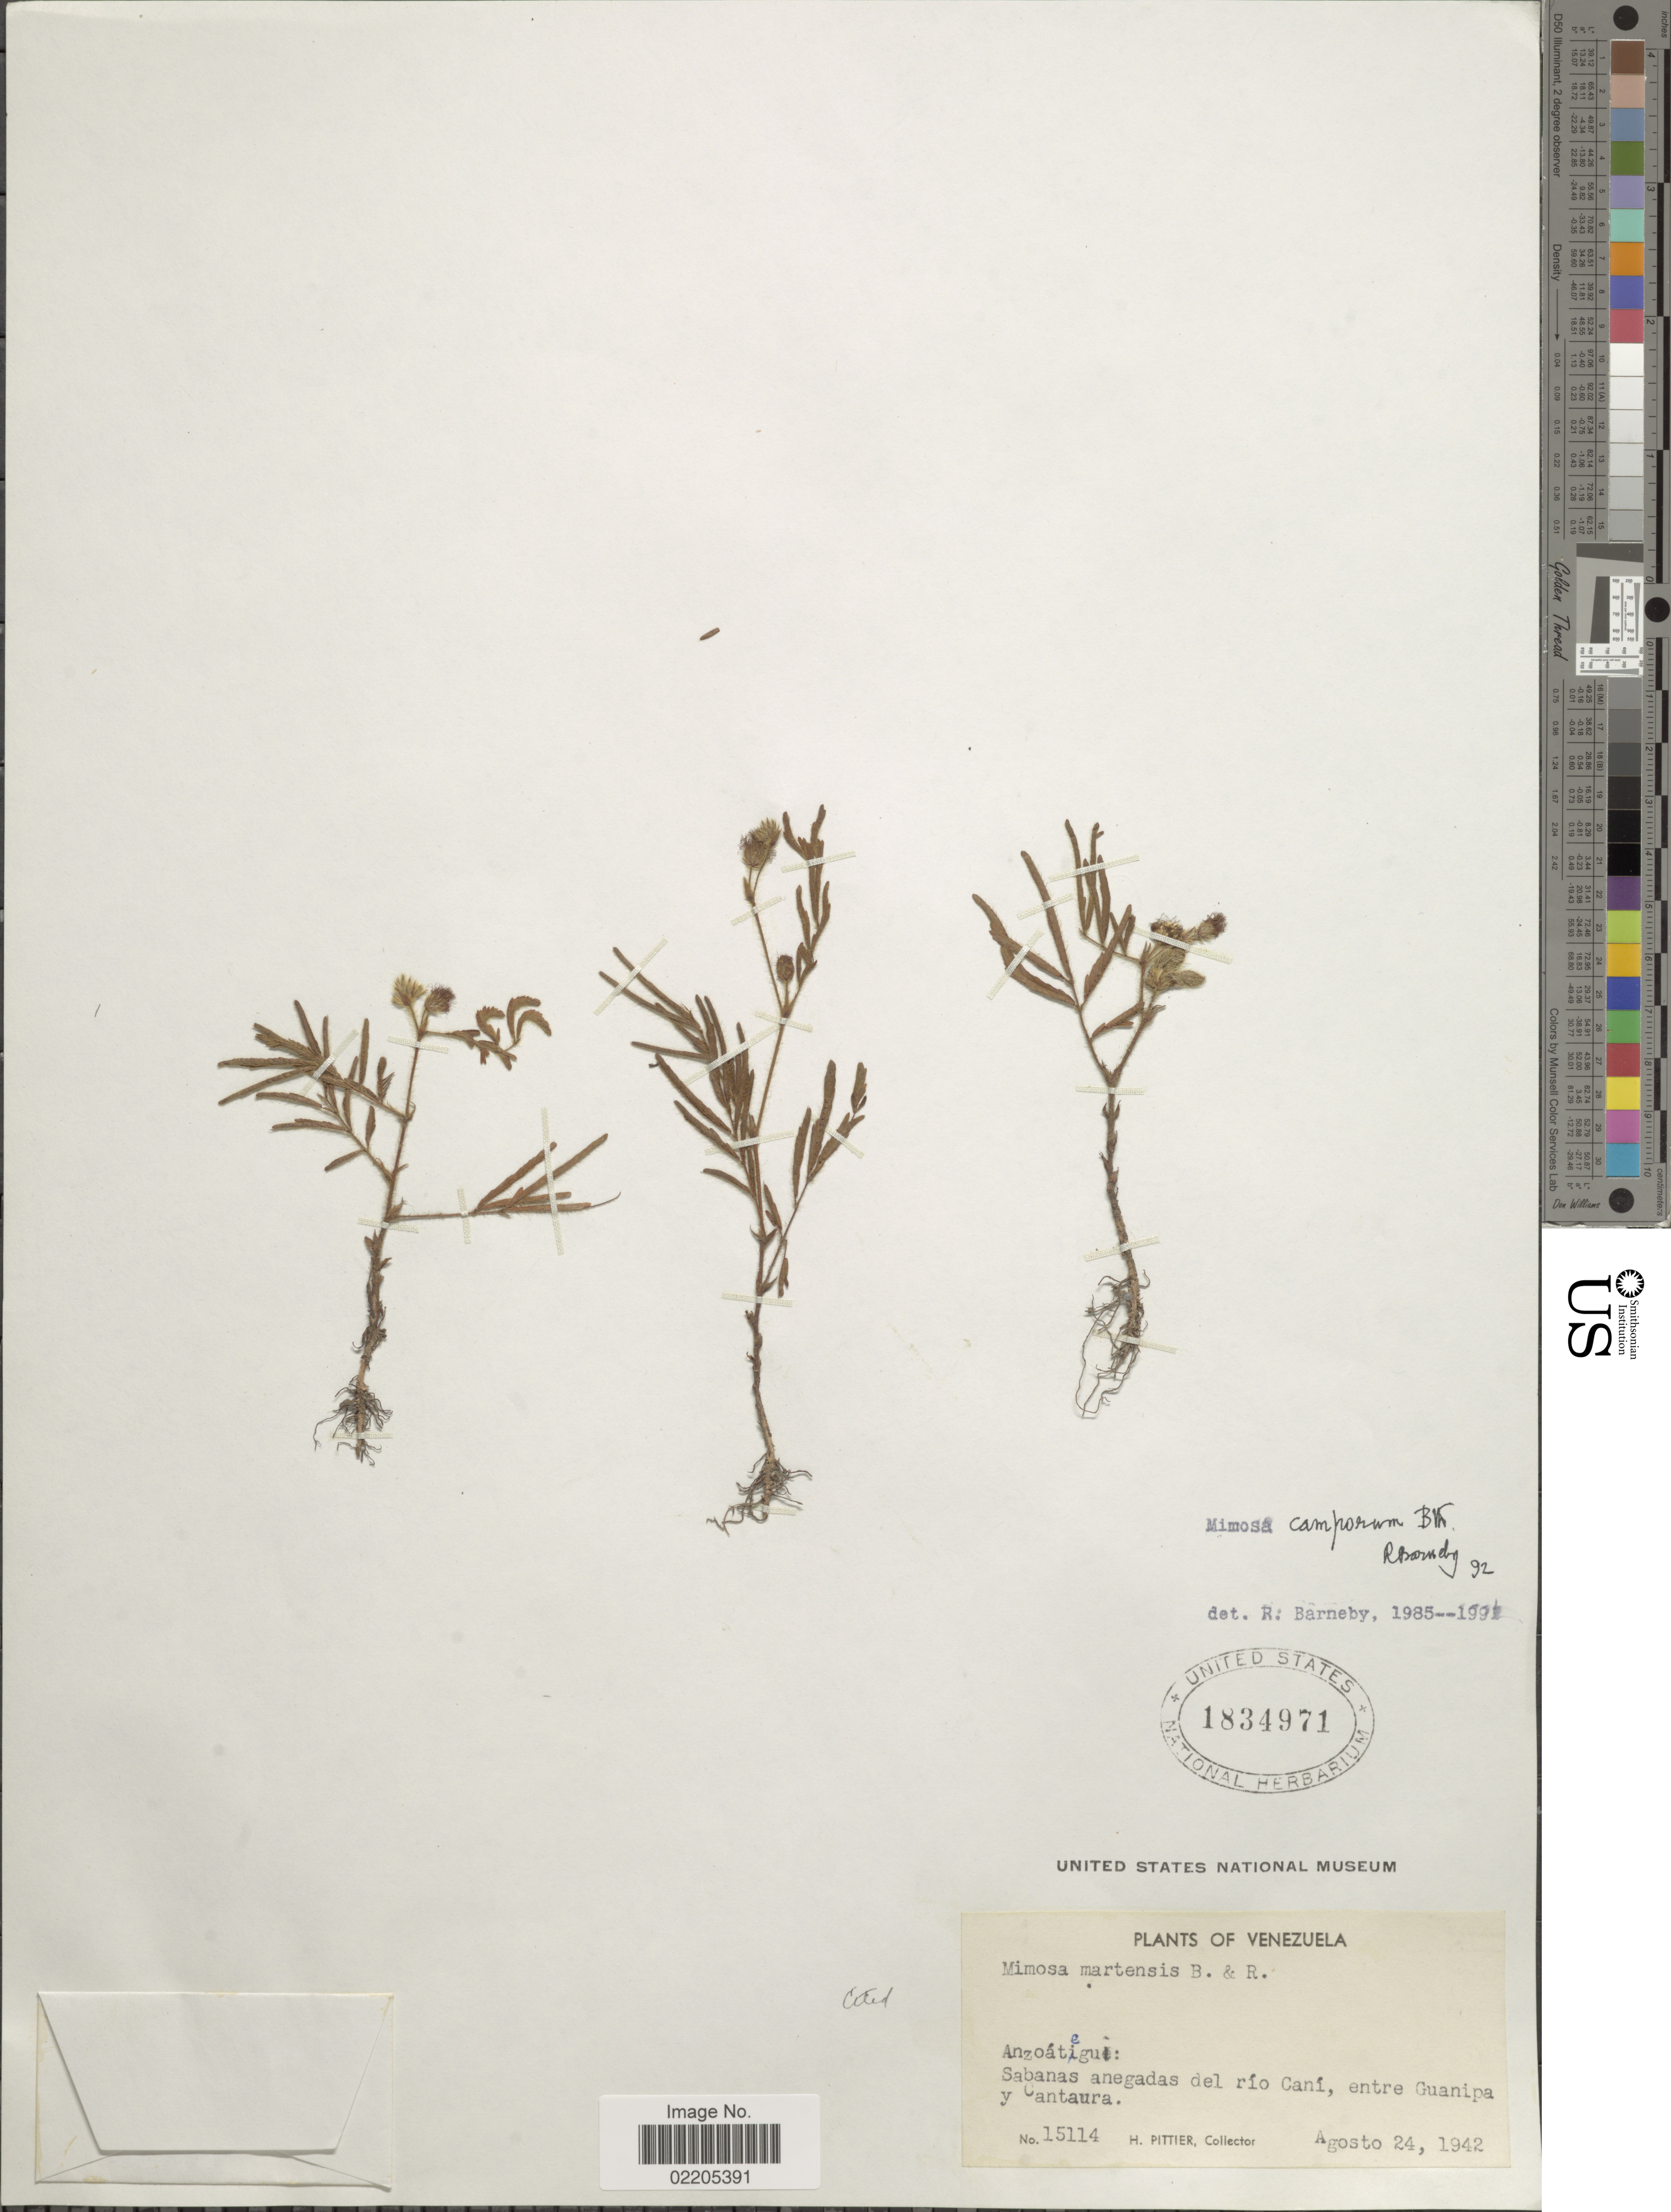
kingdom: Plantae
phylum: Tracheophyta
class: Magnoliopsida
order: Fabales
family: Fabaceae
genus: Mimosa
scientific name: Mimosa camporum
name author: Benth.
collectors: H. F. Pittier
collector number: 15114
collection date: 1942-08-24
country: Venezuela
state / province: Anzoategui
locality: Sabanas anegas del rio Cani, entre Guanipa y Cantaura.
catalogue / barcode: US 1834971